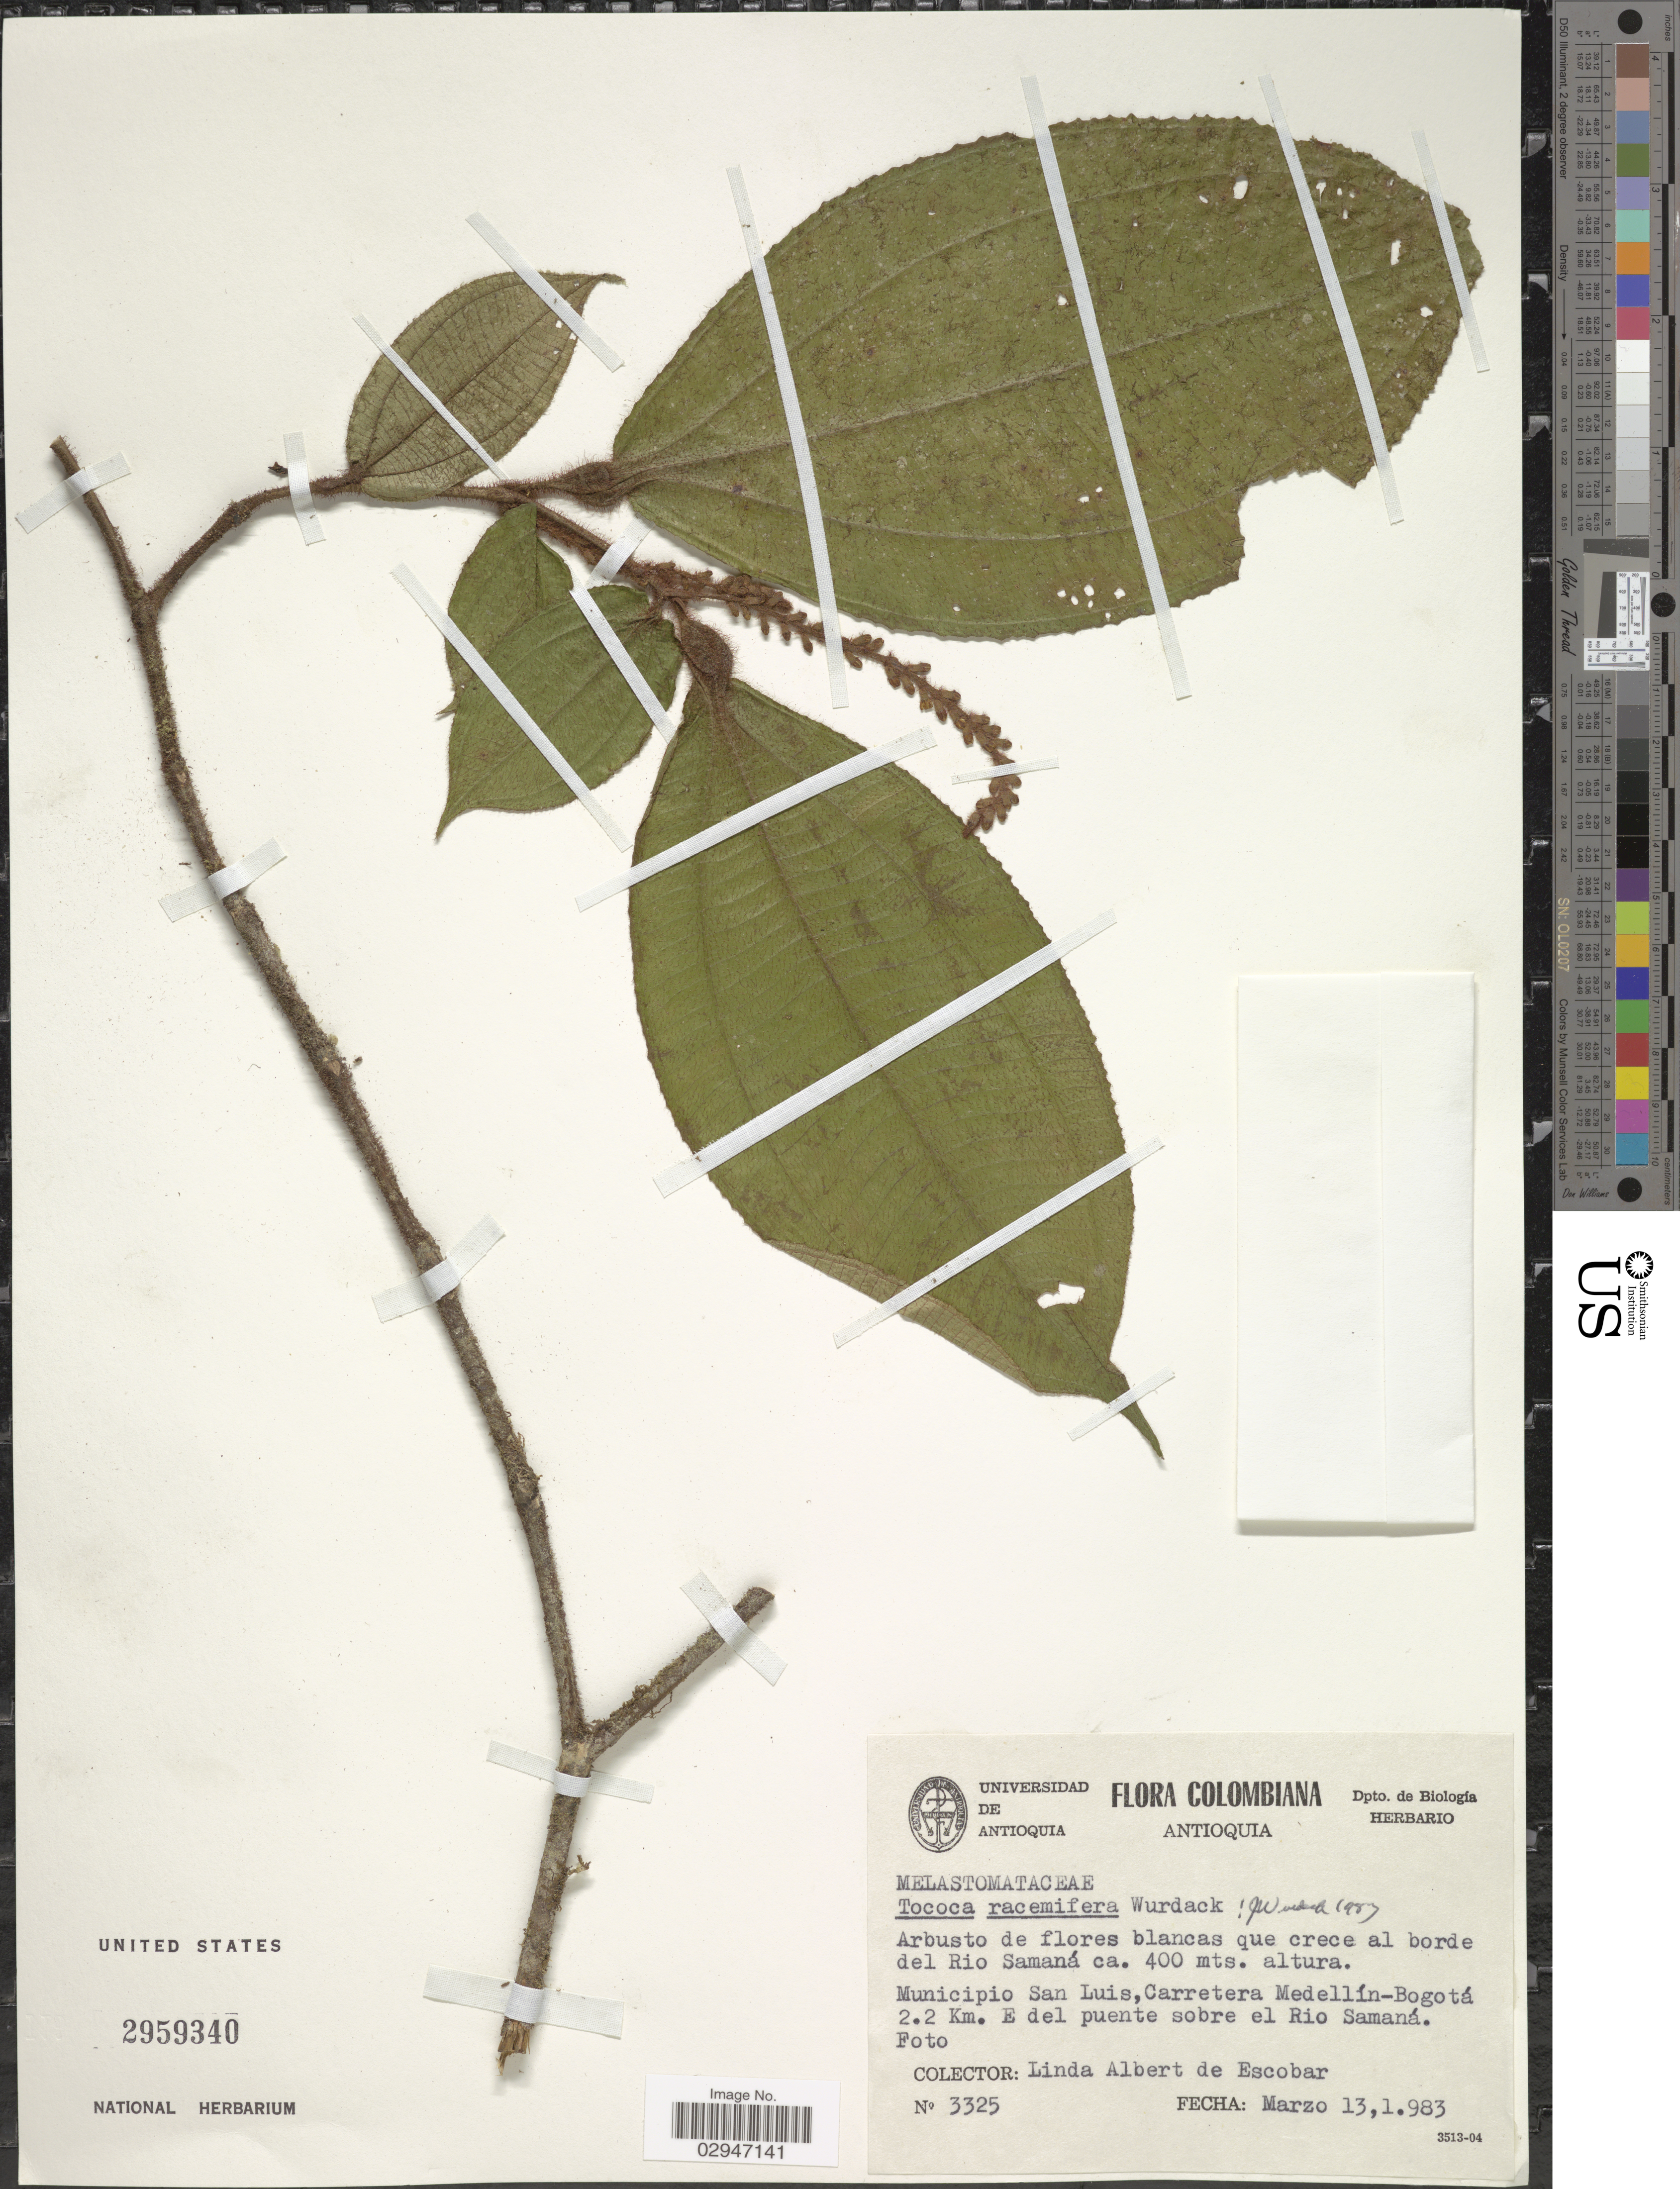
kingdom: Plantae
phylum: Tracheophyta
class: Magnoliopsida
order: Myrtales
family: Melastomataceae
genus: Tococa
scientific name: Tococa racemifera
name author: Wurdack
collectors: L. K. de Escobar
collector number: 3325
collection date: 1983-03-13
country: Colombia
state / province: Antioquia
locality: Al borde del Rio Samaná. Municipio San Luis, Carretera Medellín-Bogotá. 2.2 Km. E del puente sobre el Rio Samaná.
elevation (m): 400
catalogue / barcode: US 2959340